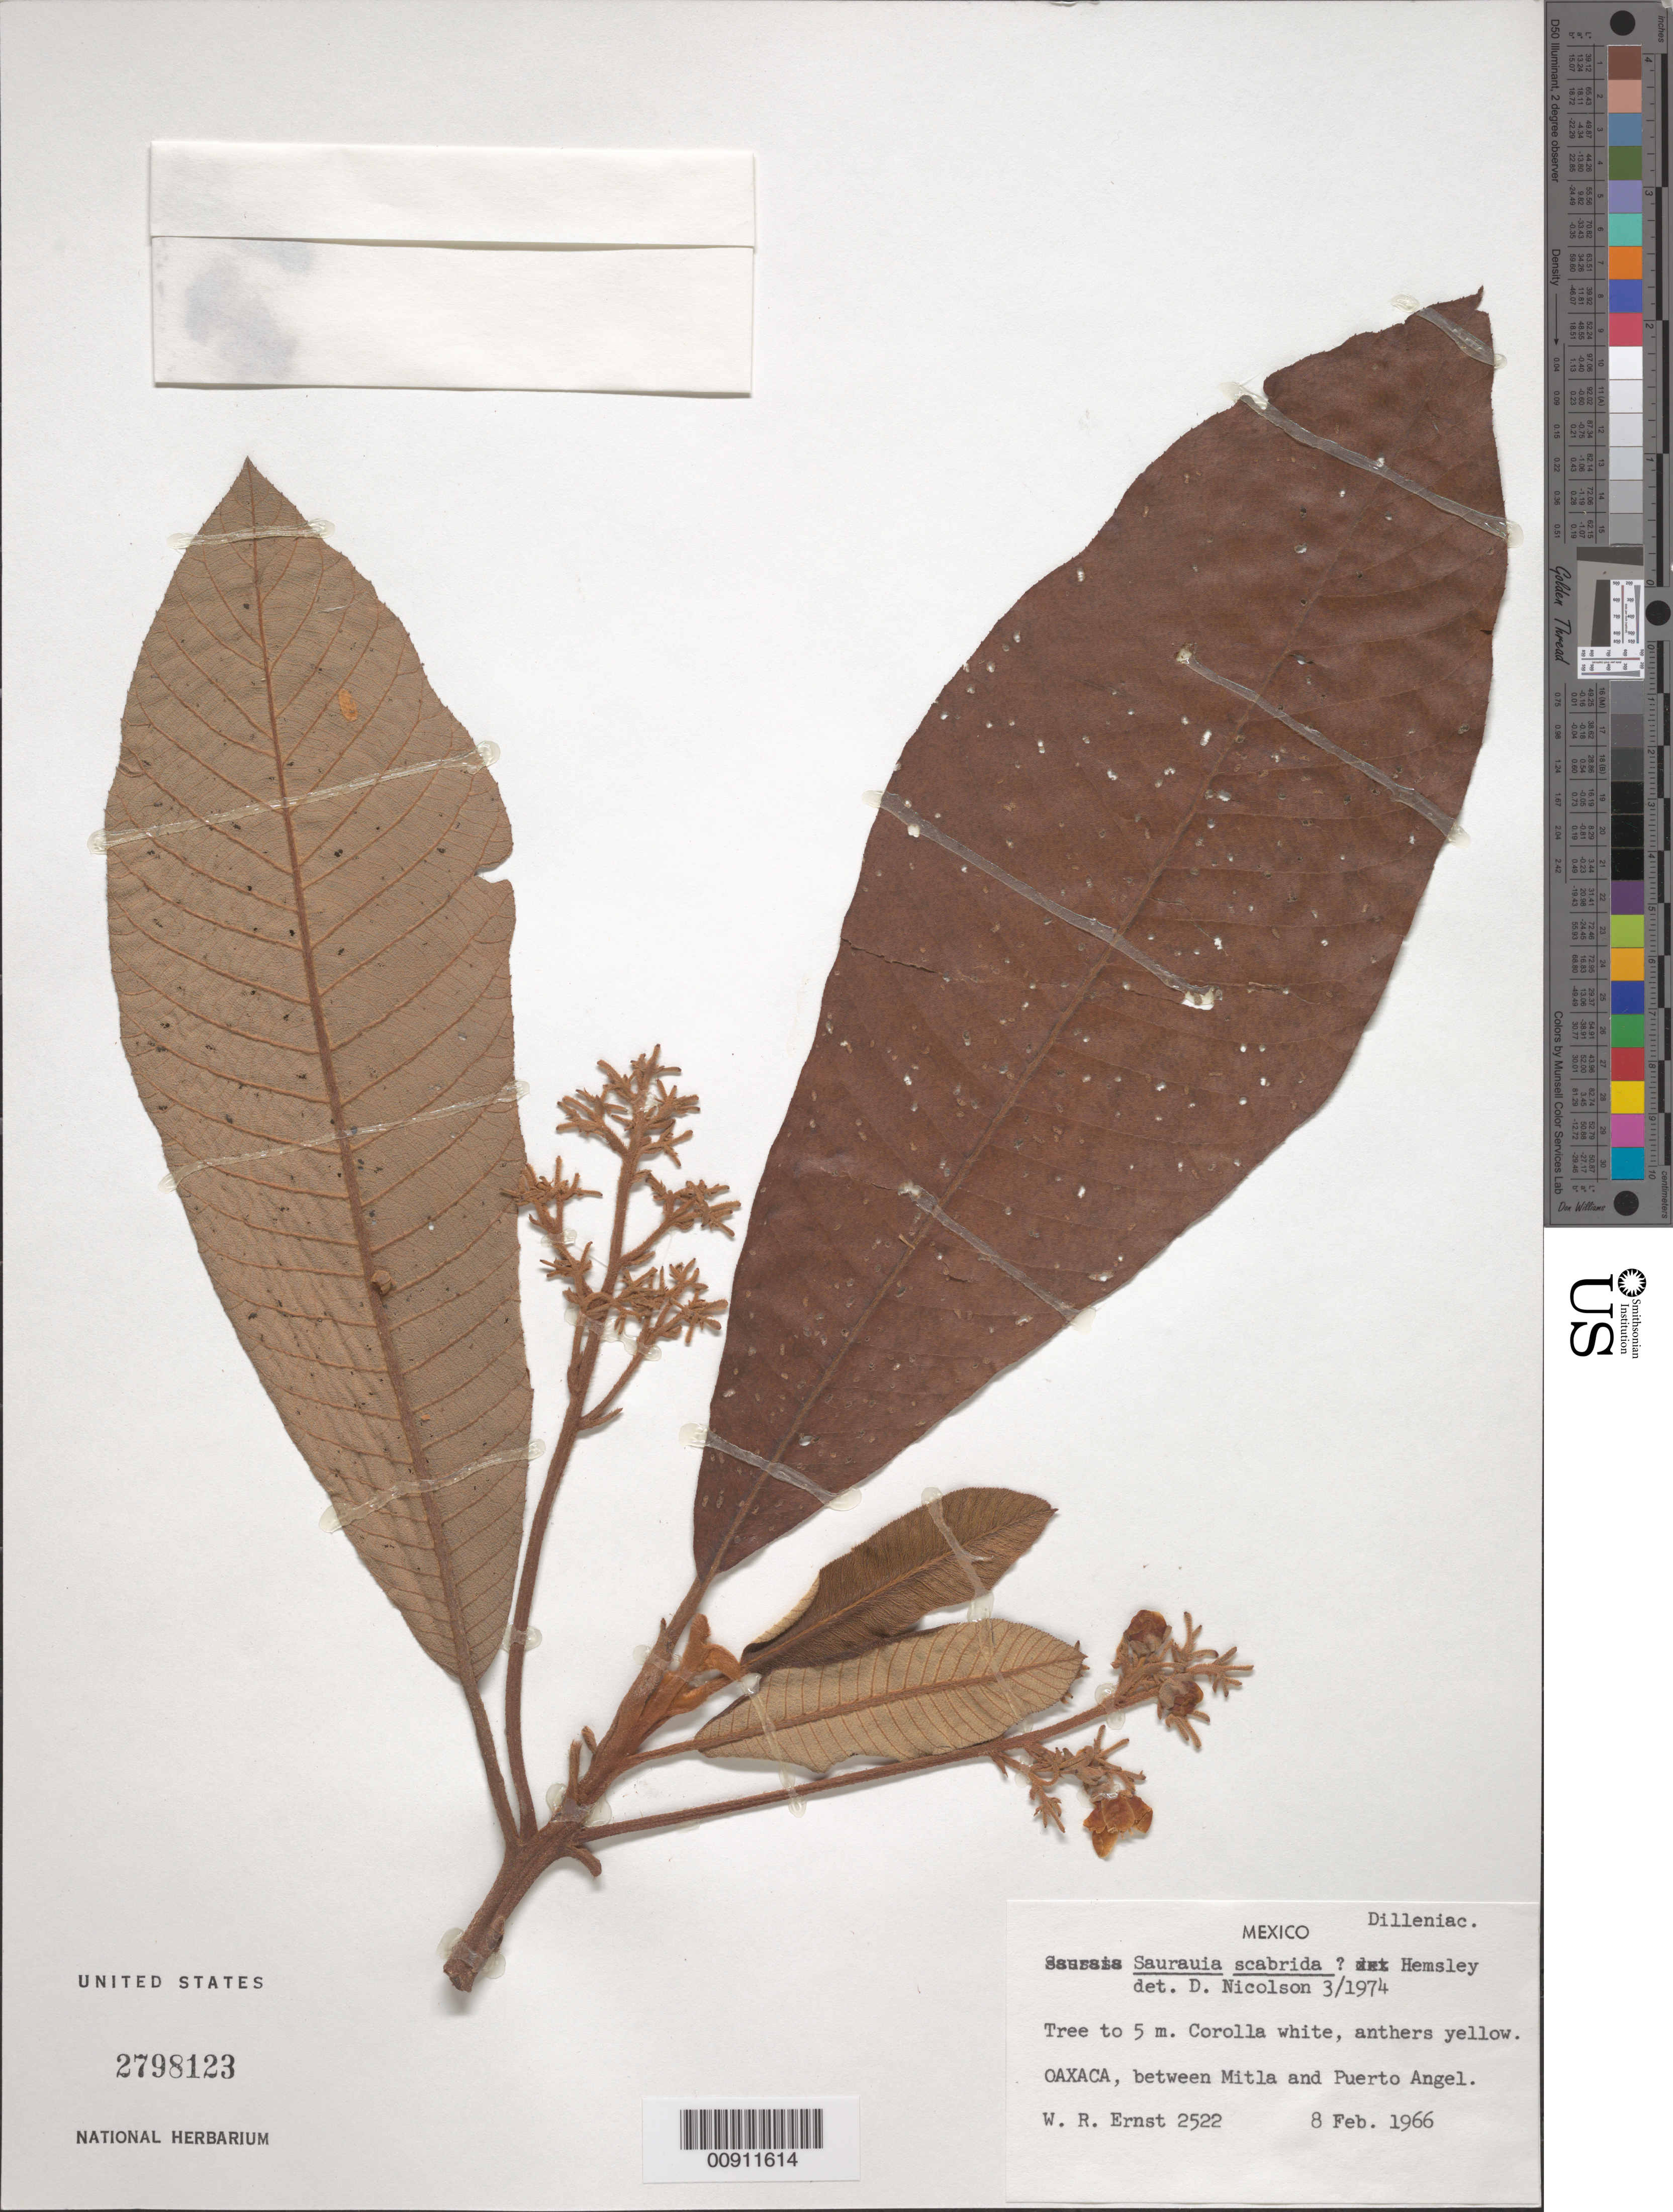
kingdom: Plantae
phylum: Tracheophyta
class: Magnoliopsida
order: Ericales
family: Actinidiaceae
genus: Saurauia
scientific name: Saurauia scabrida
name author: Hemsl.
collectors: W. R. Ernst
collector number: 2522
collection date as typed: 08 Feb 1966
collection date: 1966-02-08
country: Mexico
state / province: Oaxaca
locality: Oaxaca, between Mitla and Puerto Angel.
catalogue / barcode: US 2798123